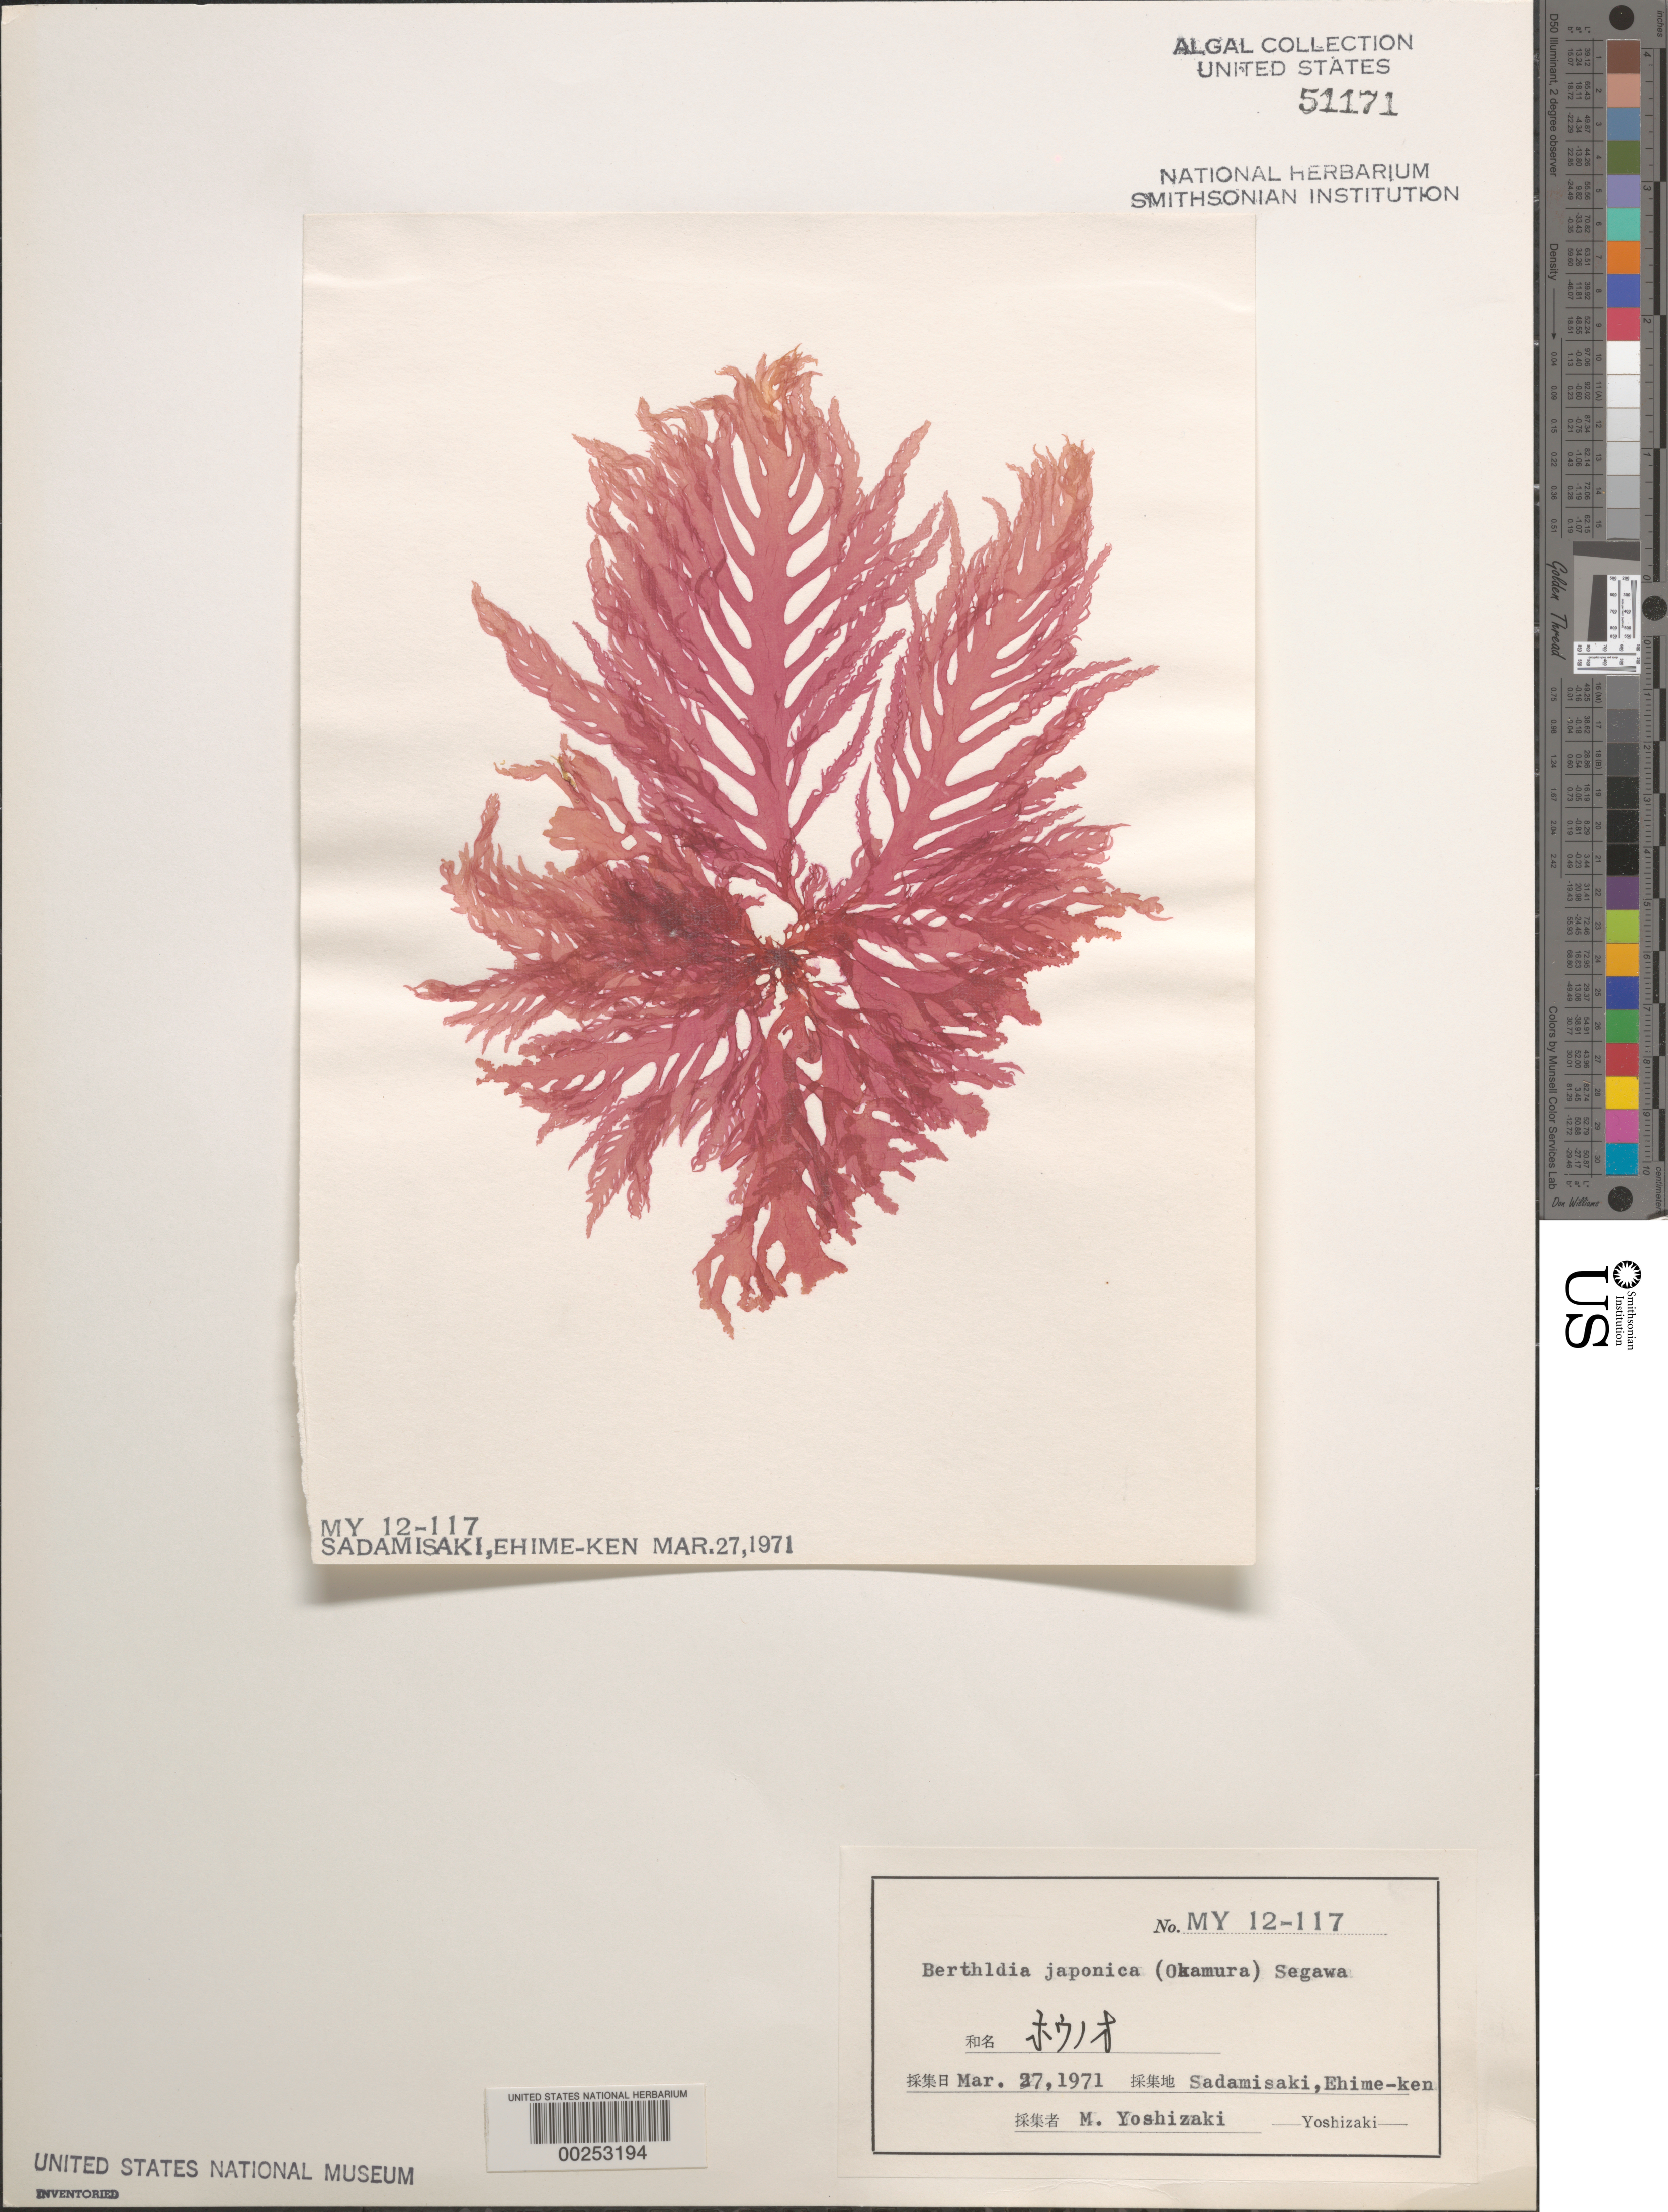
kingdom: Plantae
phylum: Rhodophyta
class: Florideophyceae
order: Gigartinales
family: Calosiphoniaceae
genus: Bertholdia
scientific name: Bertholdia japonica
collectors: M. Yoshizaki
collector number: My 12-117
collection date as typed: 27 Mar 1971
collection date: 1971-03-27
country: Japan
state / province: Ehime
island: Shikoku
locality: Sadamisaki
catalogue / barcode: US 51171